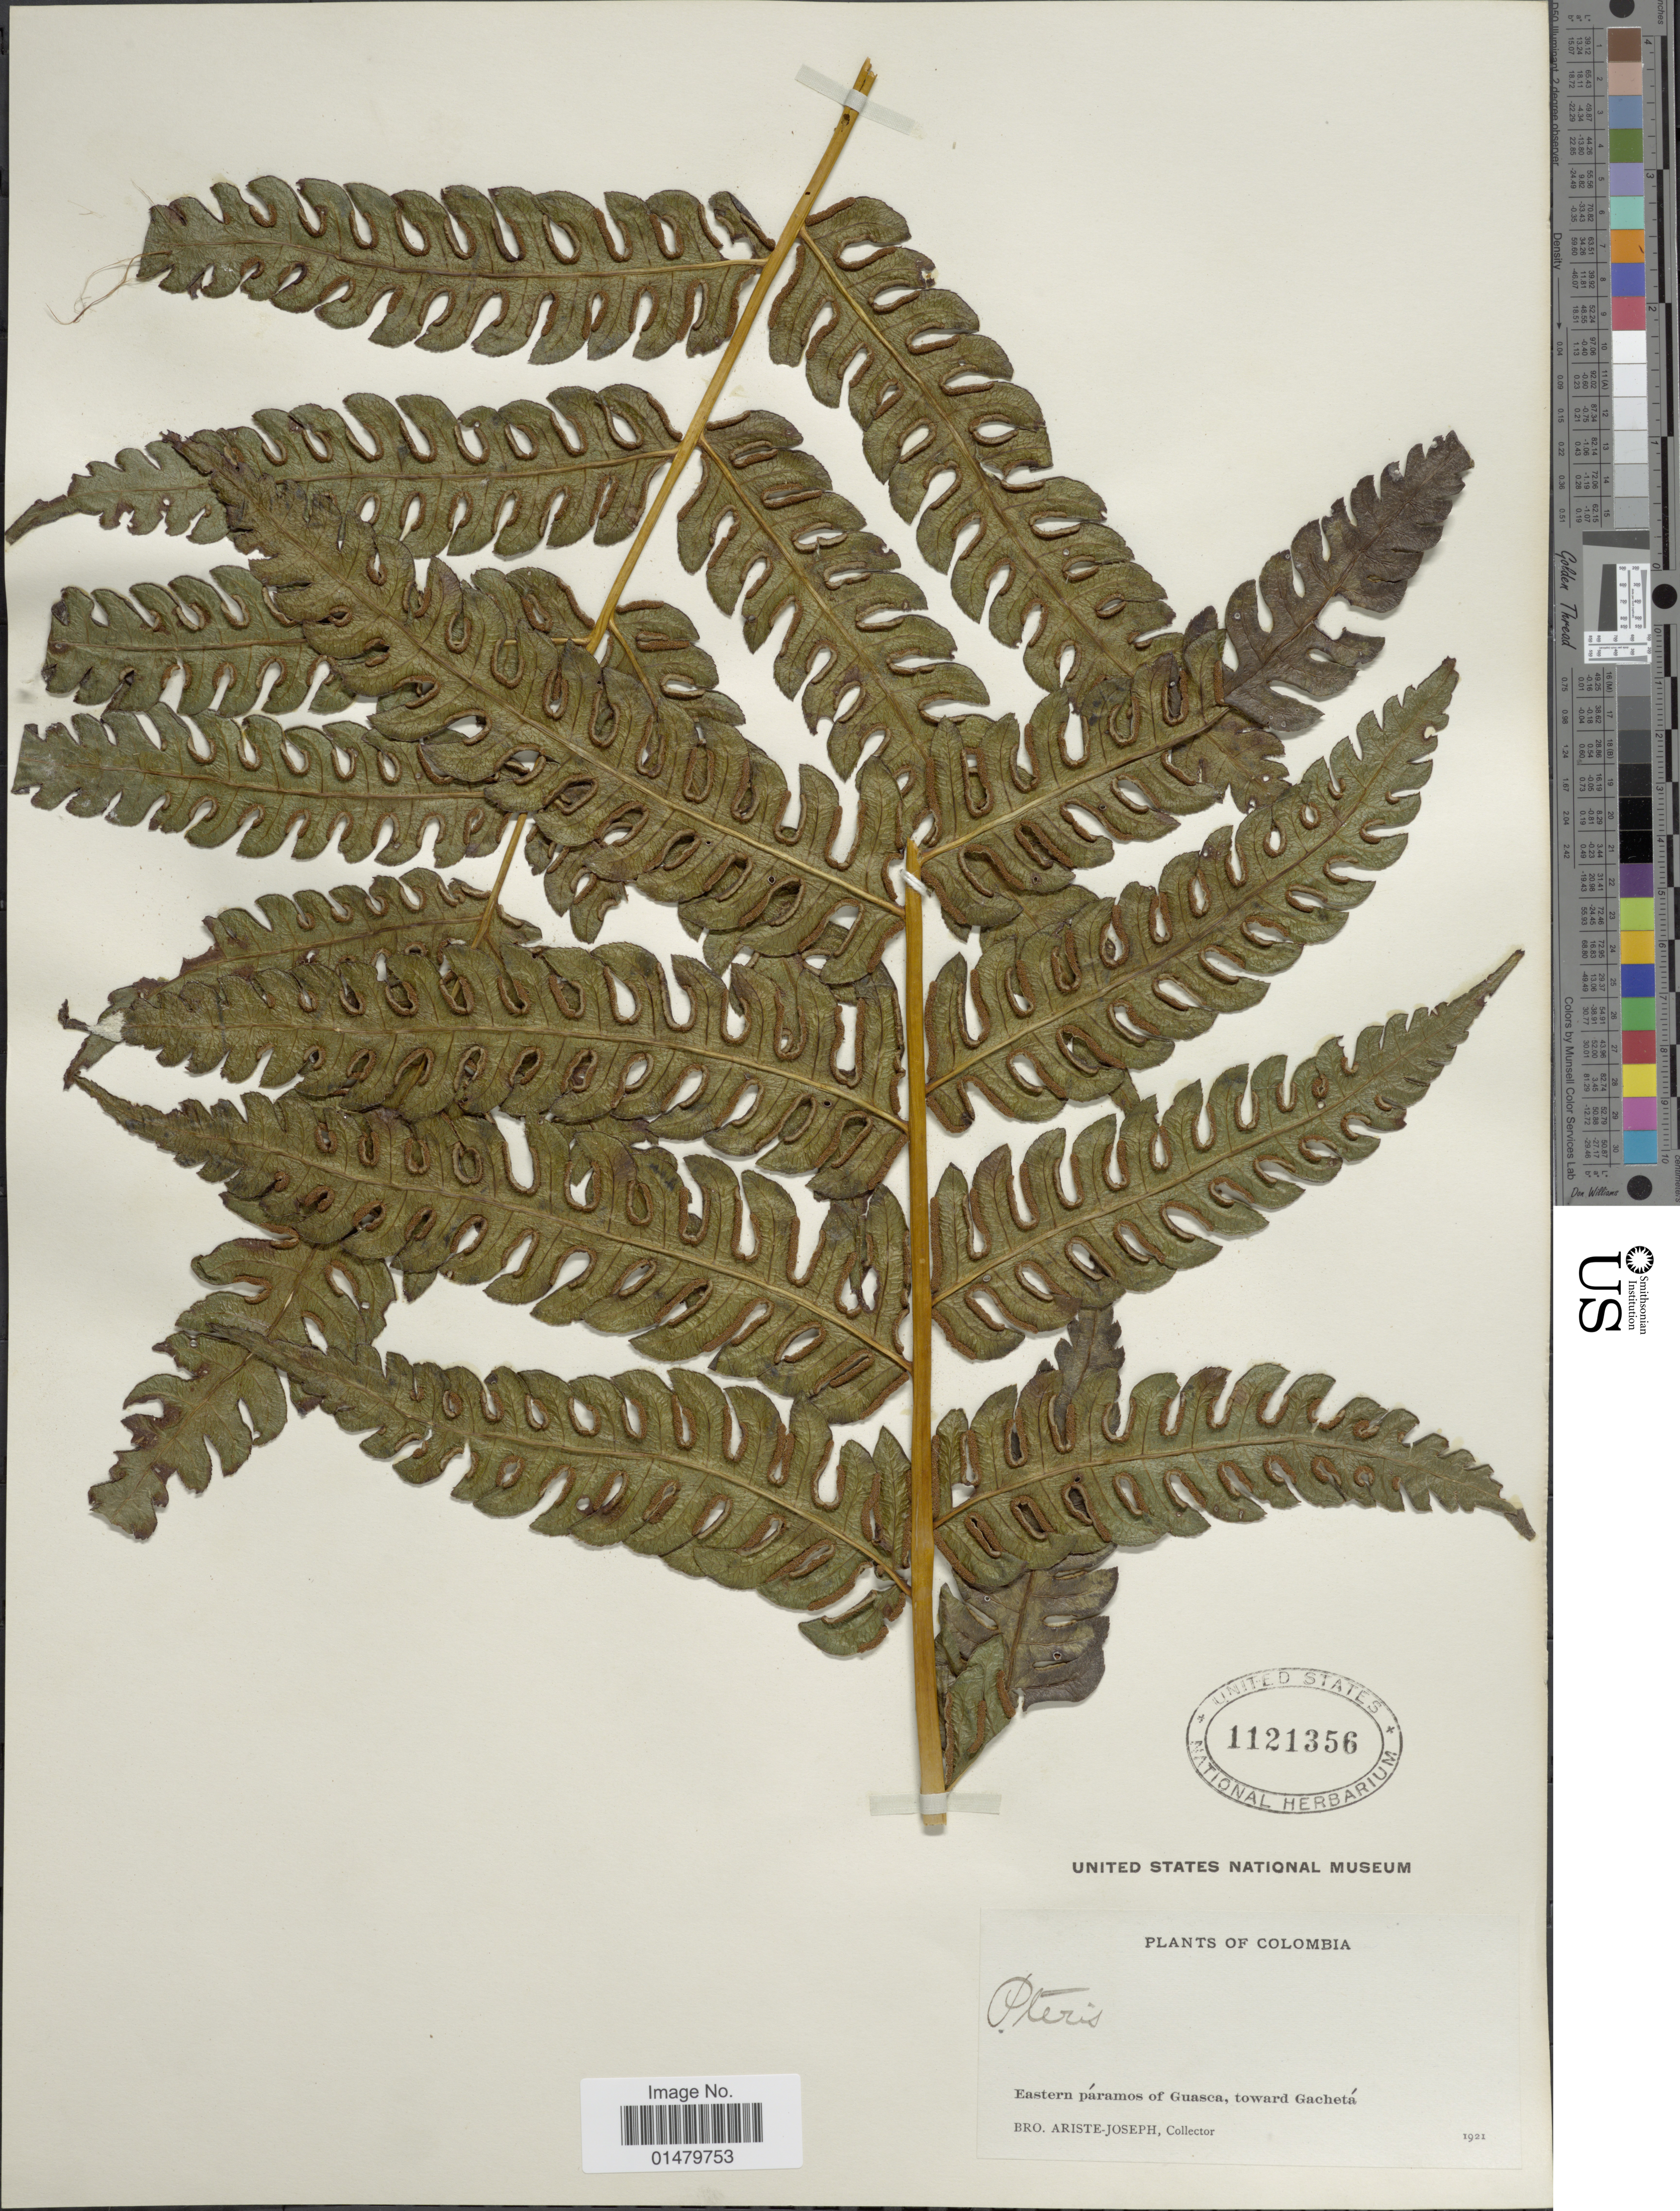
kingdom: Plantae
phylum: Tracheophyta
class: Polypodiopsida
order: Polypodiales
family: Pteridaceae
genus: Pteris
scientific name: Pteris podophylla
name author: Sw.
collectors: Bro. Ariste-Joseph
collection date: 1921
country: Colombia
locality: Eastern paramos of Guasca, toward Gacheta.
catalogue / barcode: US 1121356